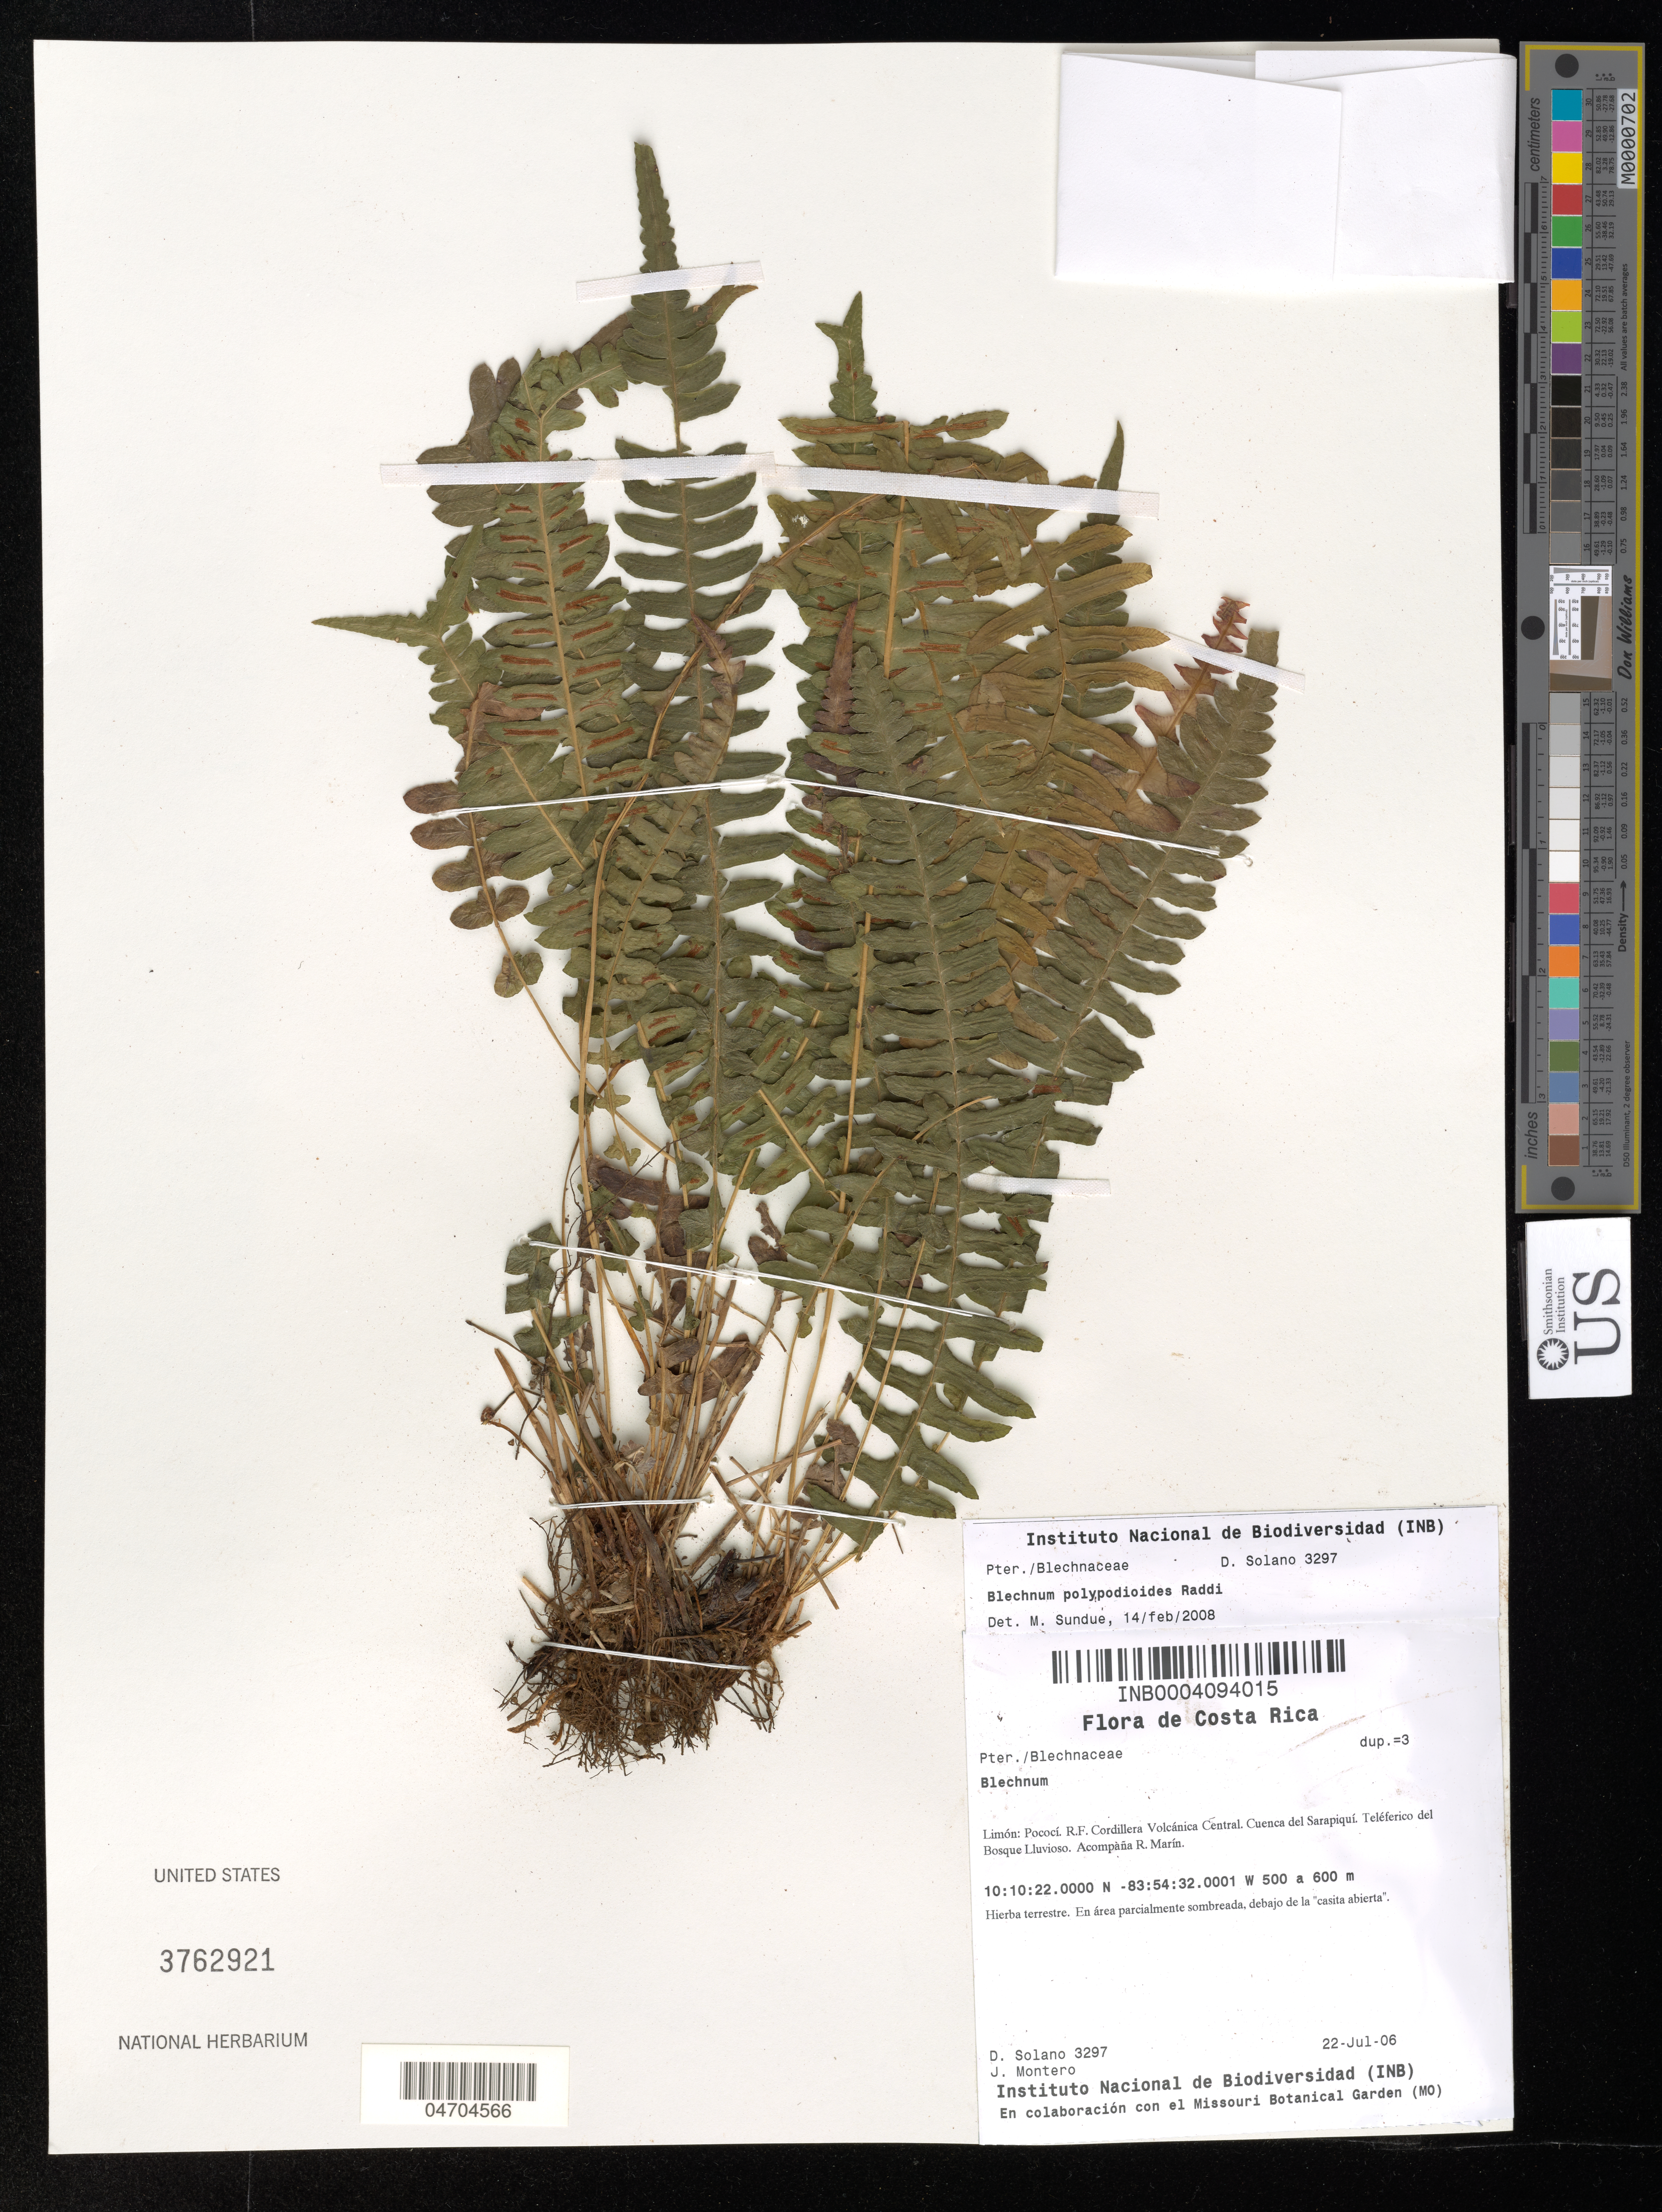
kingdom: Plantae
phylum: Tracheophyta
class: Polypodiopsida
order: Polypodiales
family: Blechnaceae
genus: Blechnum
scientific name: Blechnum polypodioides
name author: Raddi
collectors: D. Solano & J. Montero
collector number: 3297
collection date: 2006-07-22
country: Costa Rica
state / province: Limón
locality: Pococí. R. F. Cordillera Volcánica Central. Cuenca del Sarapiquí. Teléferico del Bosque Lluvioso. Acompàña R. Marín.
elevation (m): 500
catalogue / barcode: US 3762921